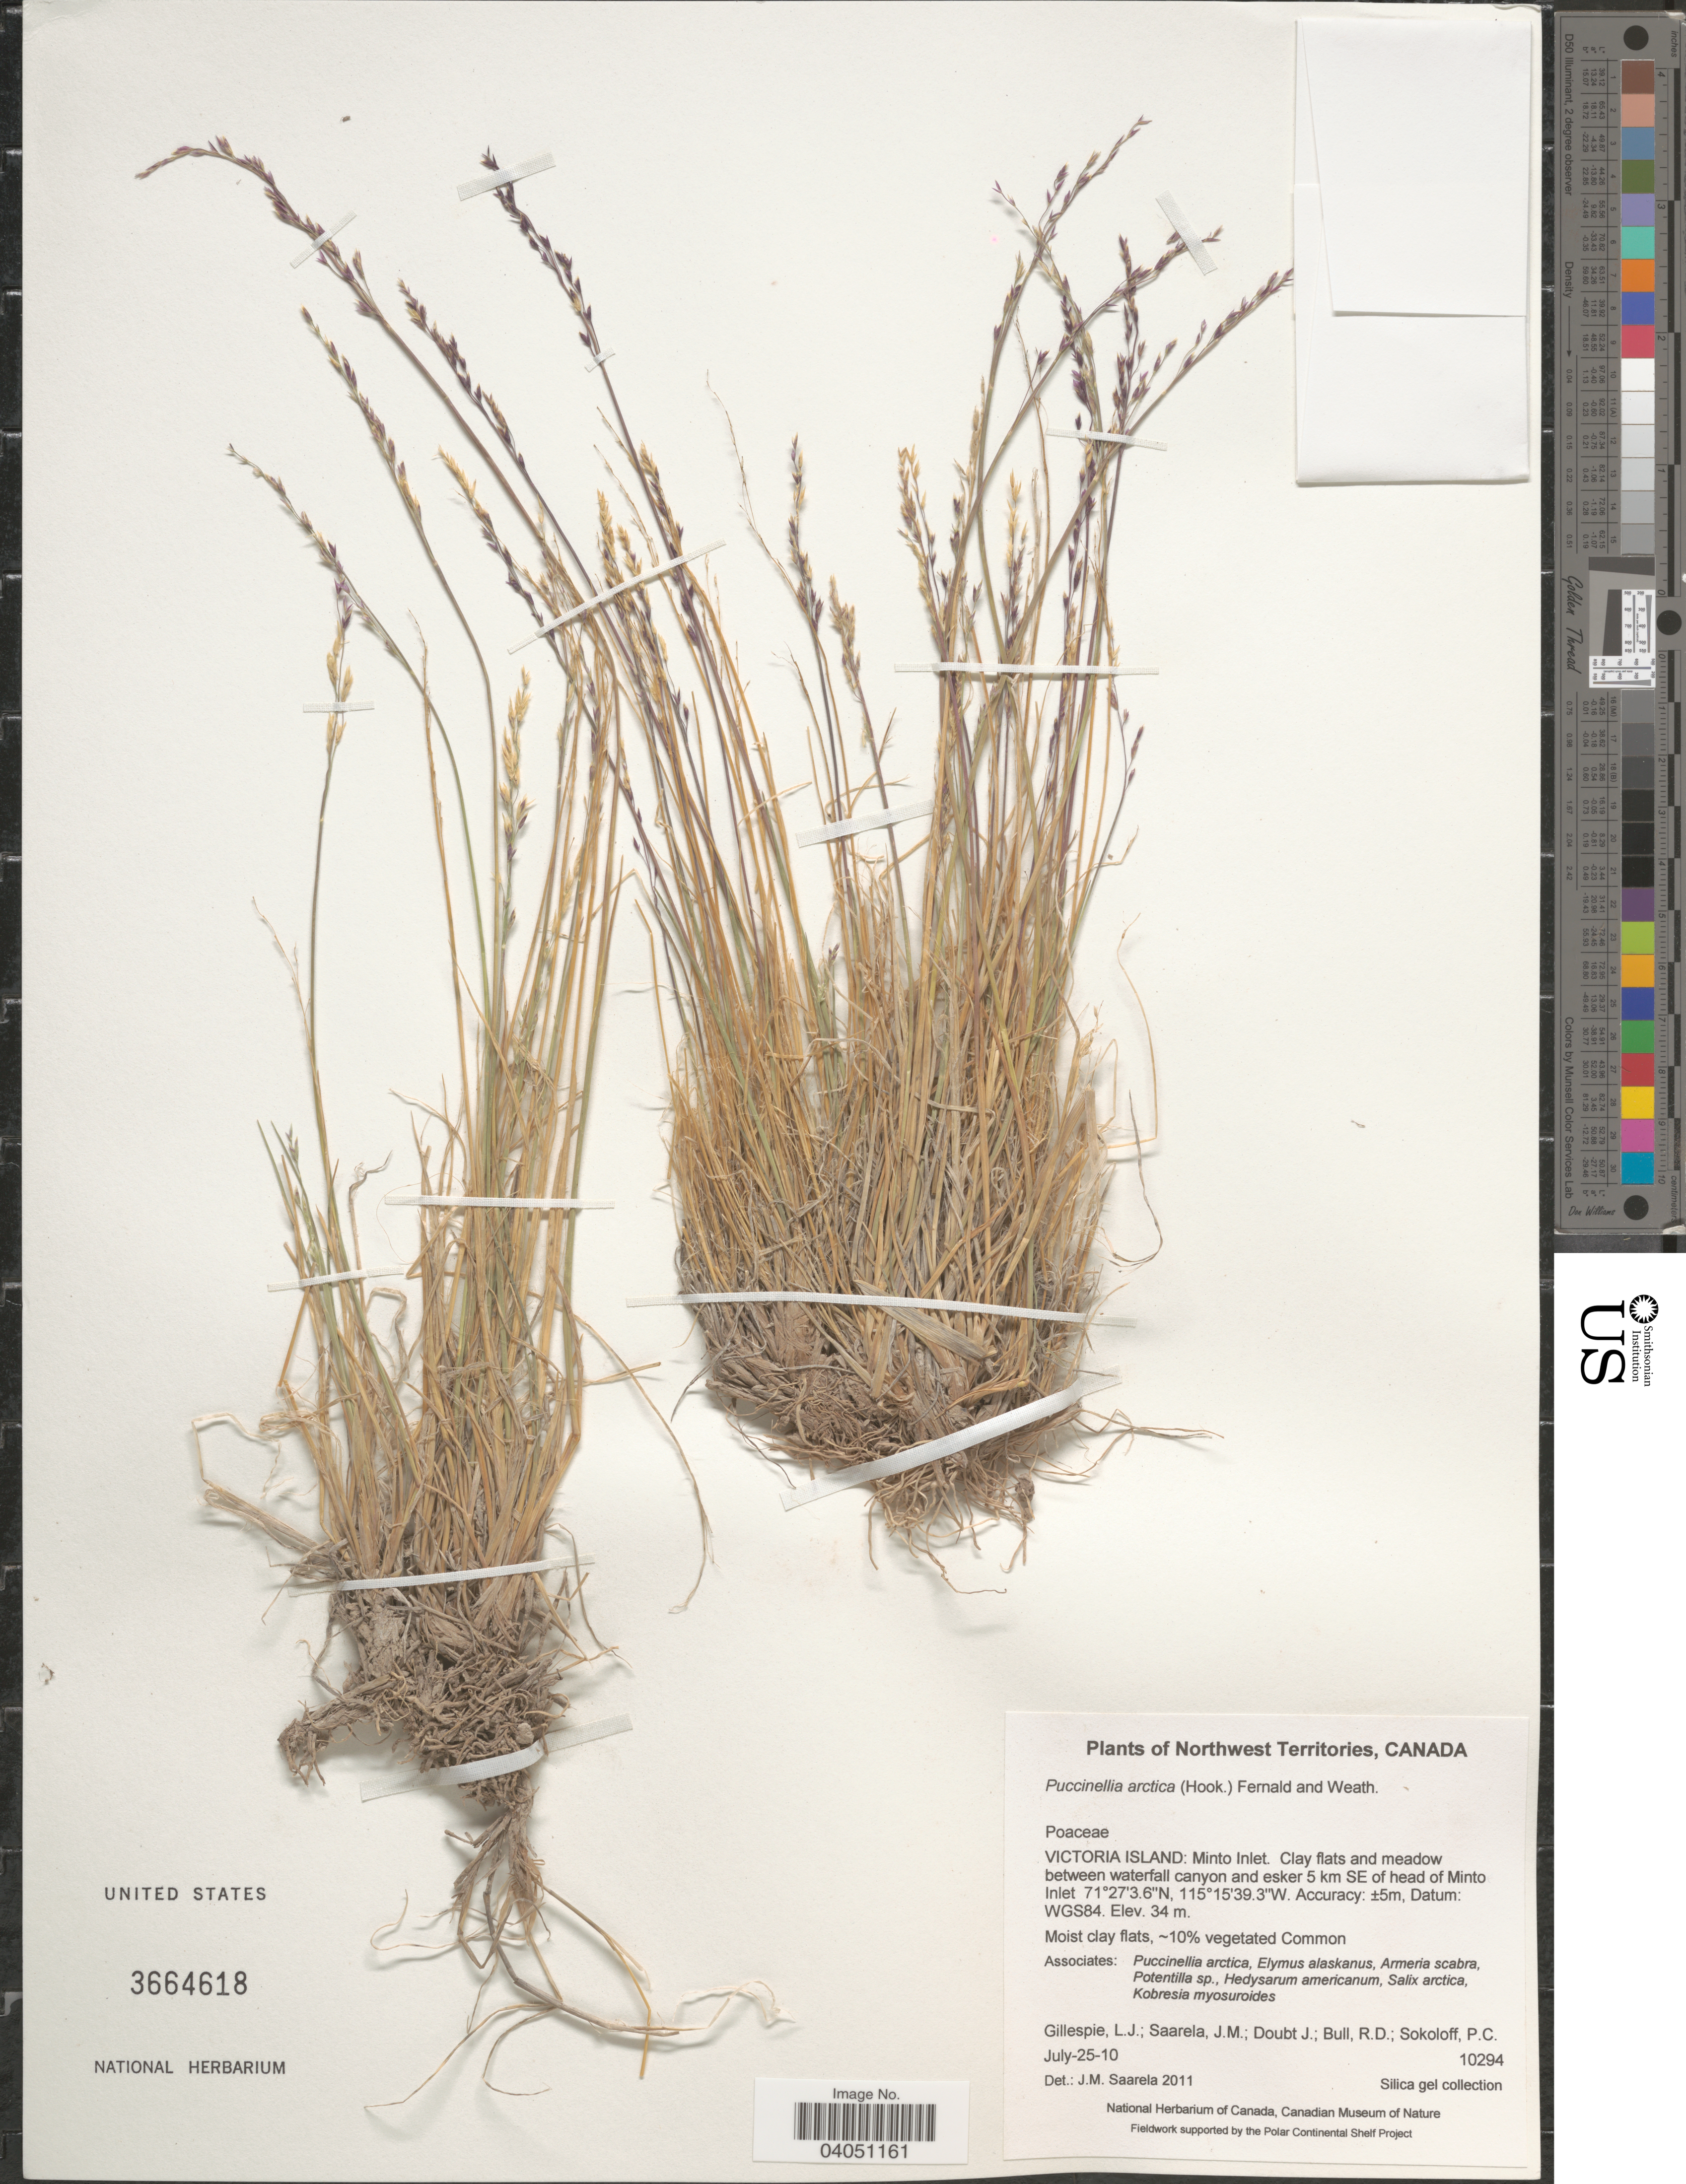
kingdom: Plantae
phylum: Tracheophyta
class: Liliopsida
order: Poales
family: Poaceae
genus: Puccinellia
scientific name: Puccinellia arctica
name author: (Hook.) & Weath.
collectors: L. Gillespie, J. Saarela, J. Doubt, R. Bull & P. Sokoloff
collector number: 10294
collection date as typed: Transcribed d/m/y: 25/7/10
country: Canada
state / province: Northwest Territories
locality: Victoria Island: Minto Inlet. Clay flats and meadow between waterfall canyon and esker 5 km SE of head of Minto Inlet. Datum: WGS84.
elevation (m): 34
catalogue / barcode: US 3664618